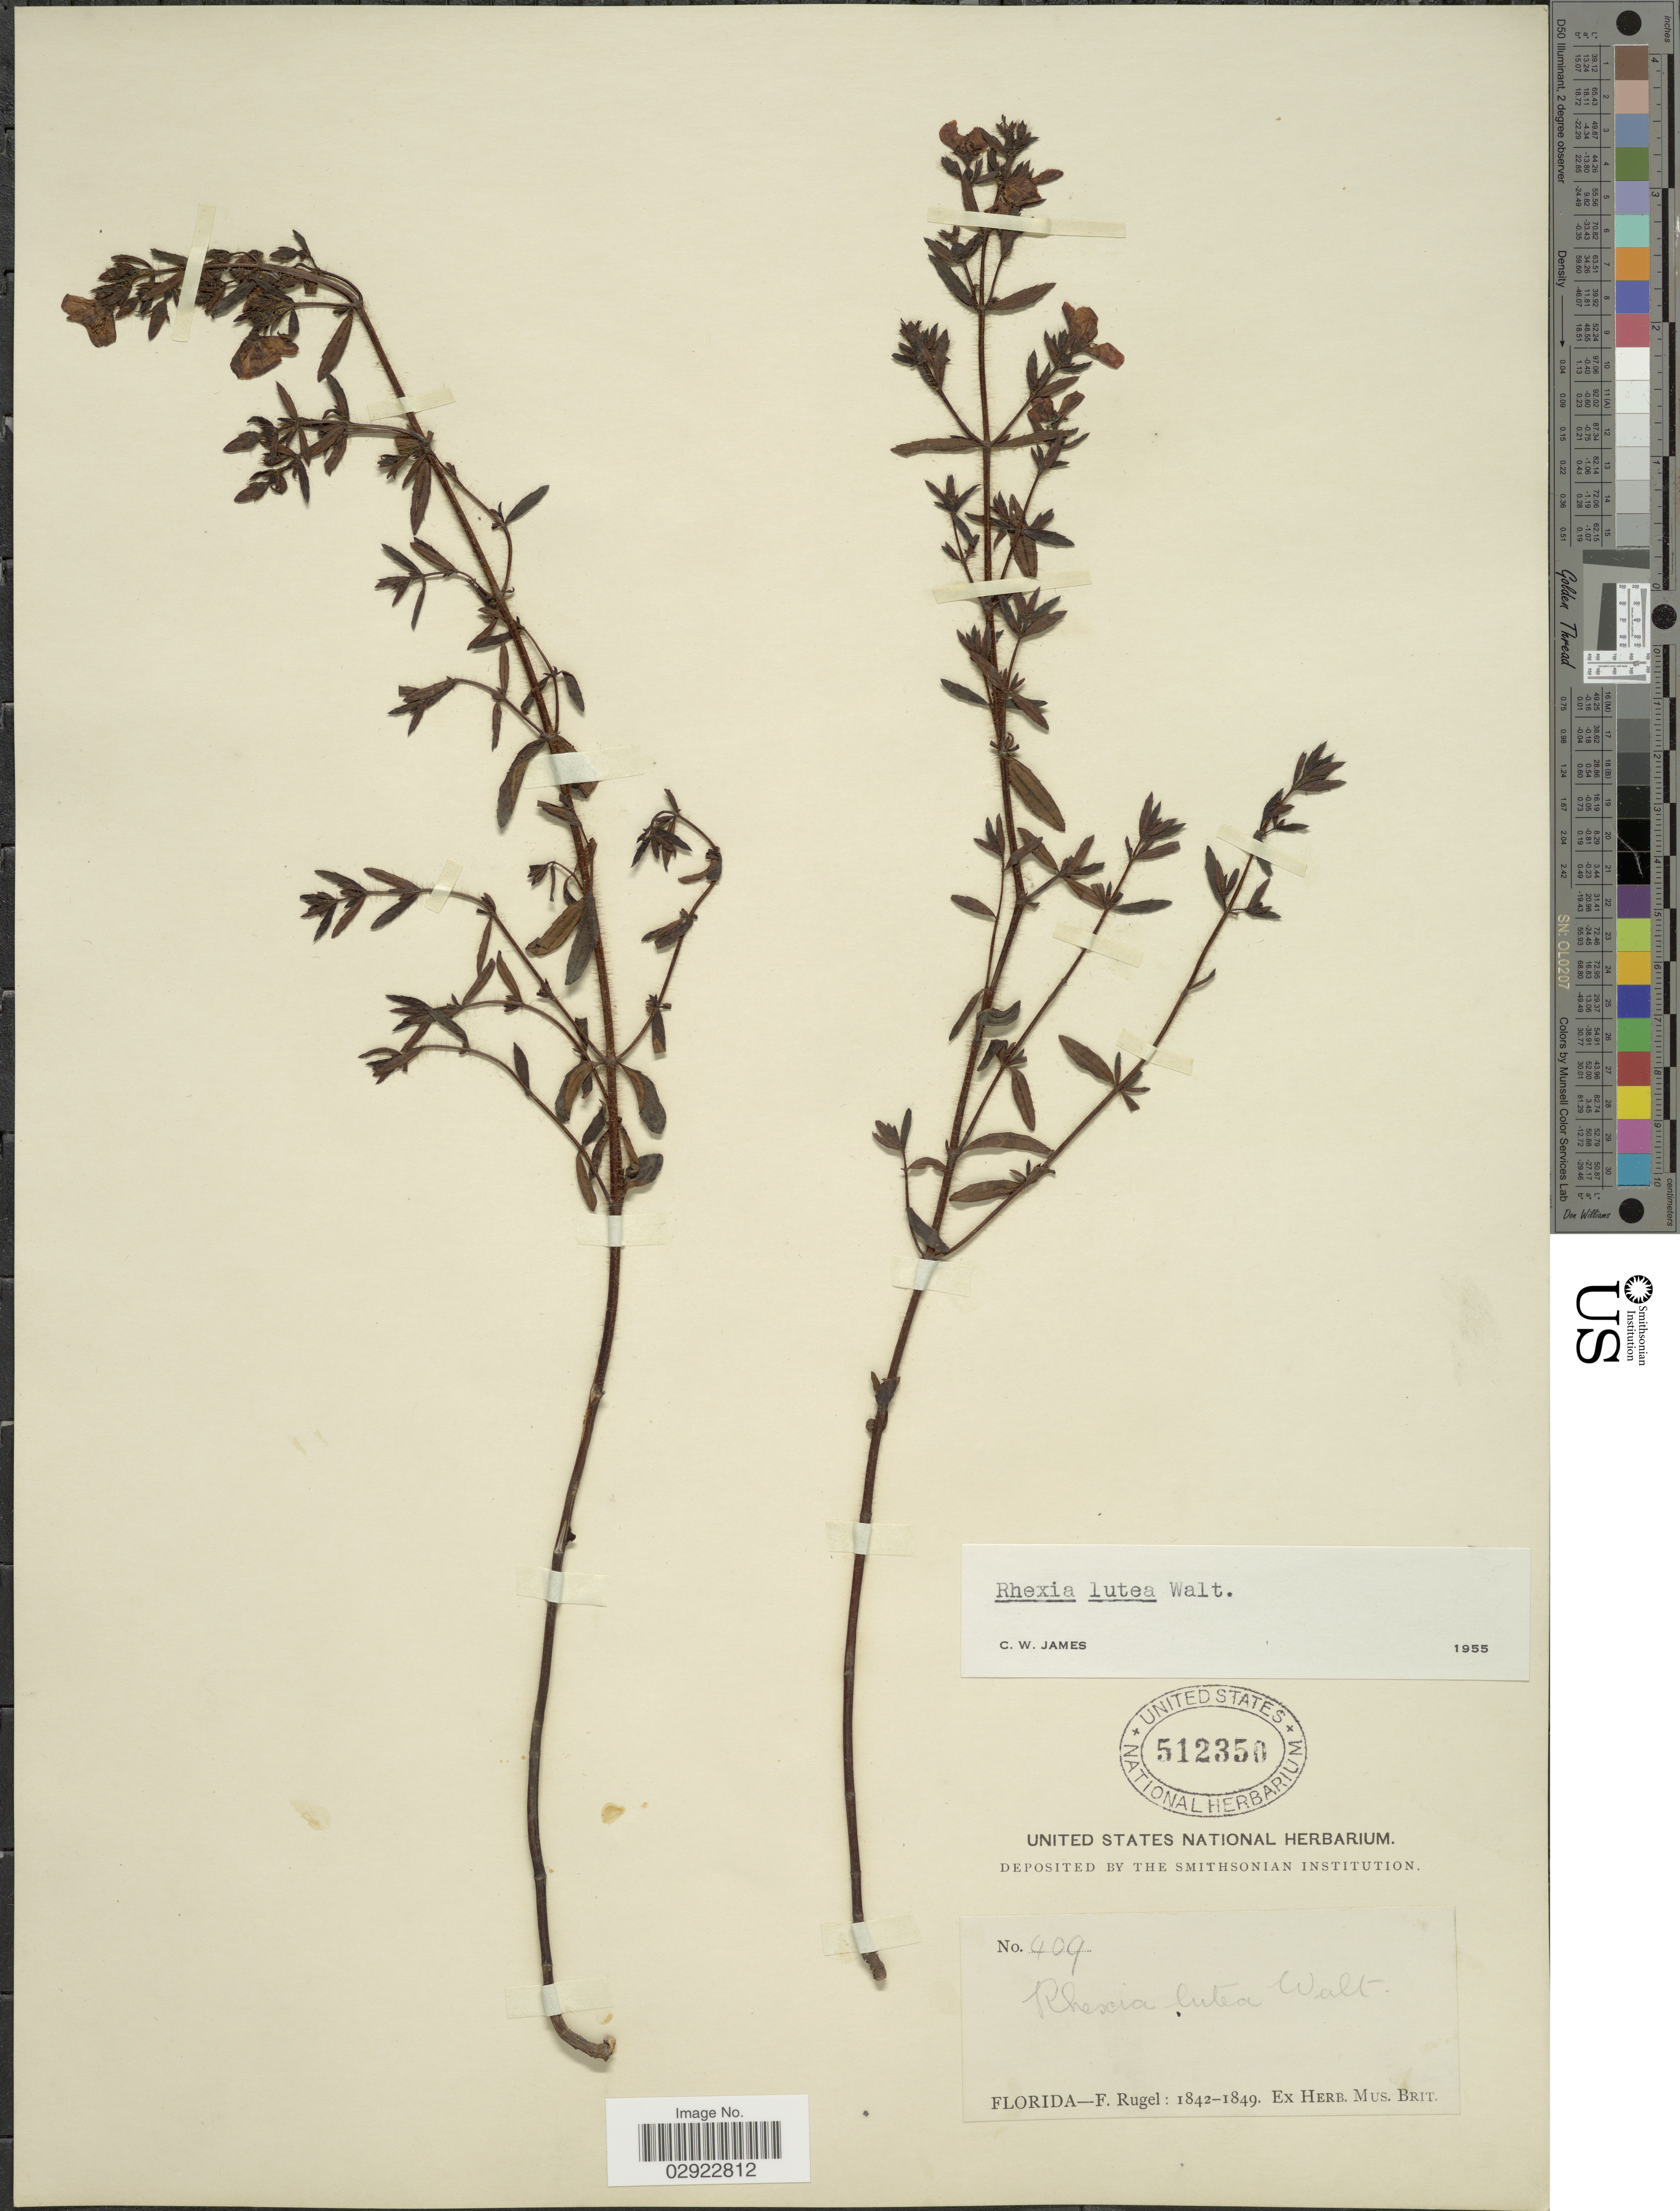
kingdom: Plantae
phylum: Tracheophyta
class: Magnoliopsida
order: Myrtales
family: Melastomataceae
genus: Rhexia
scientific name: Rhexia lutea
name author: Walter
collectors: F. Rugel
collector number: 409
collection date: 1842/1849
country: United States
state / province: Florida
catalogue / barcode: US 512350